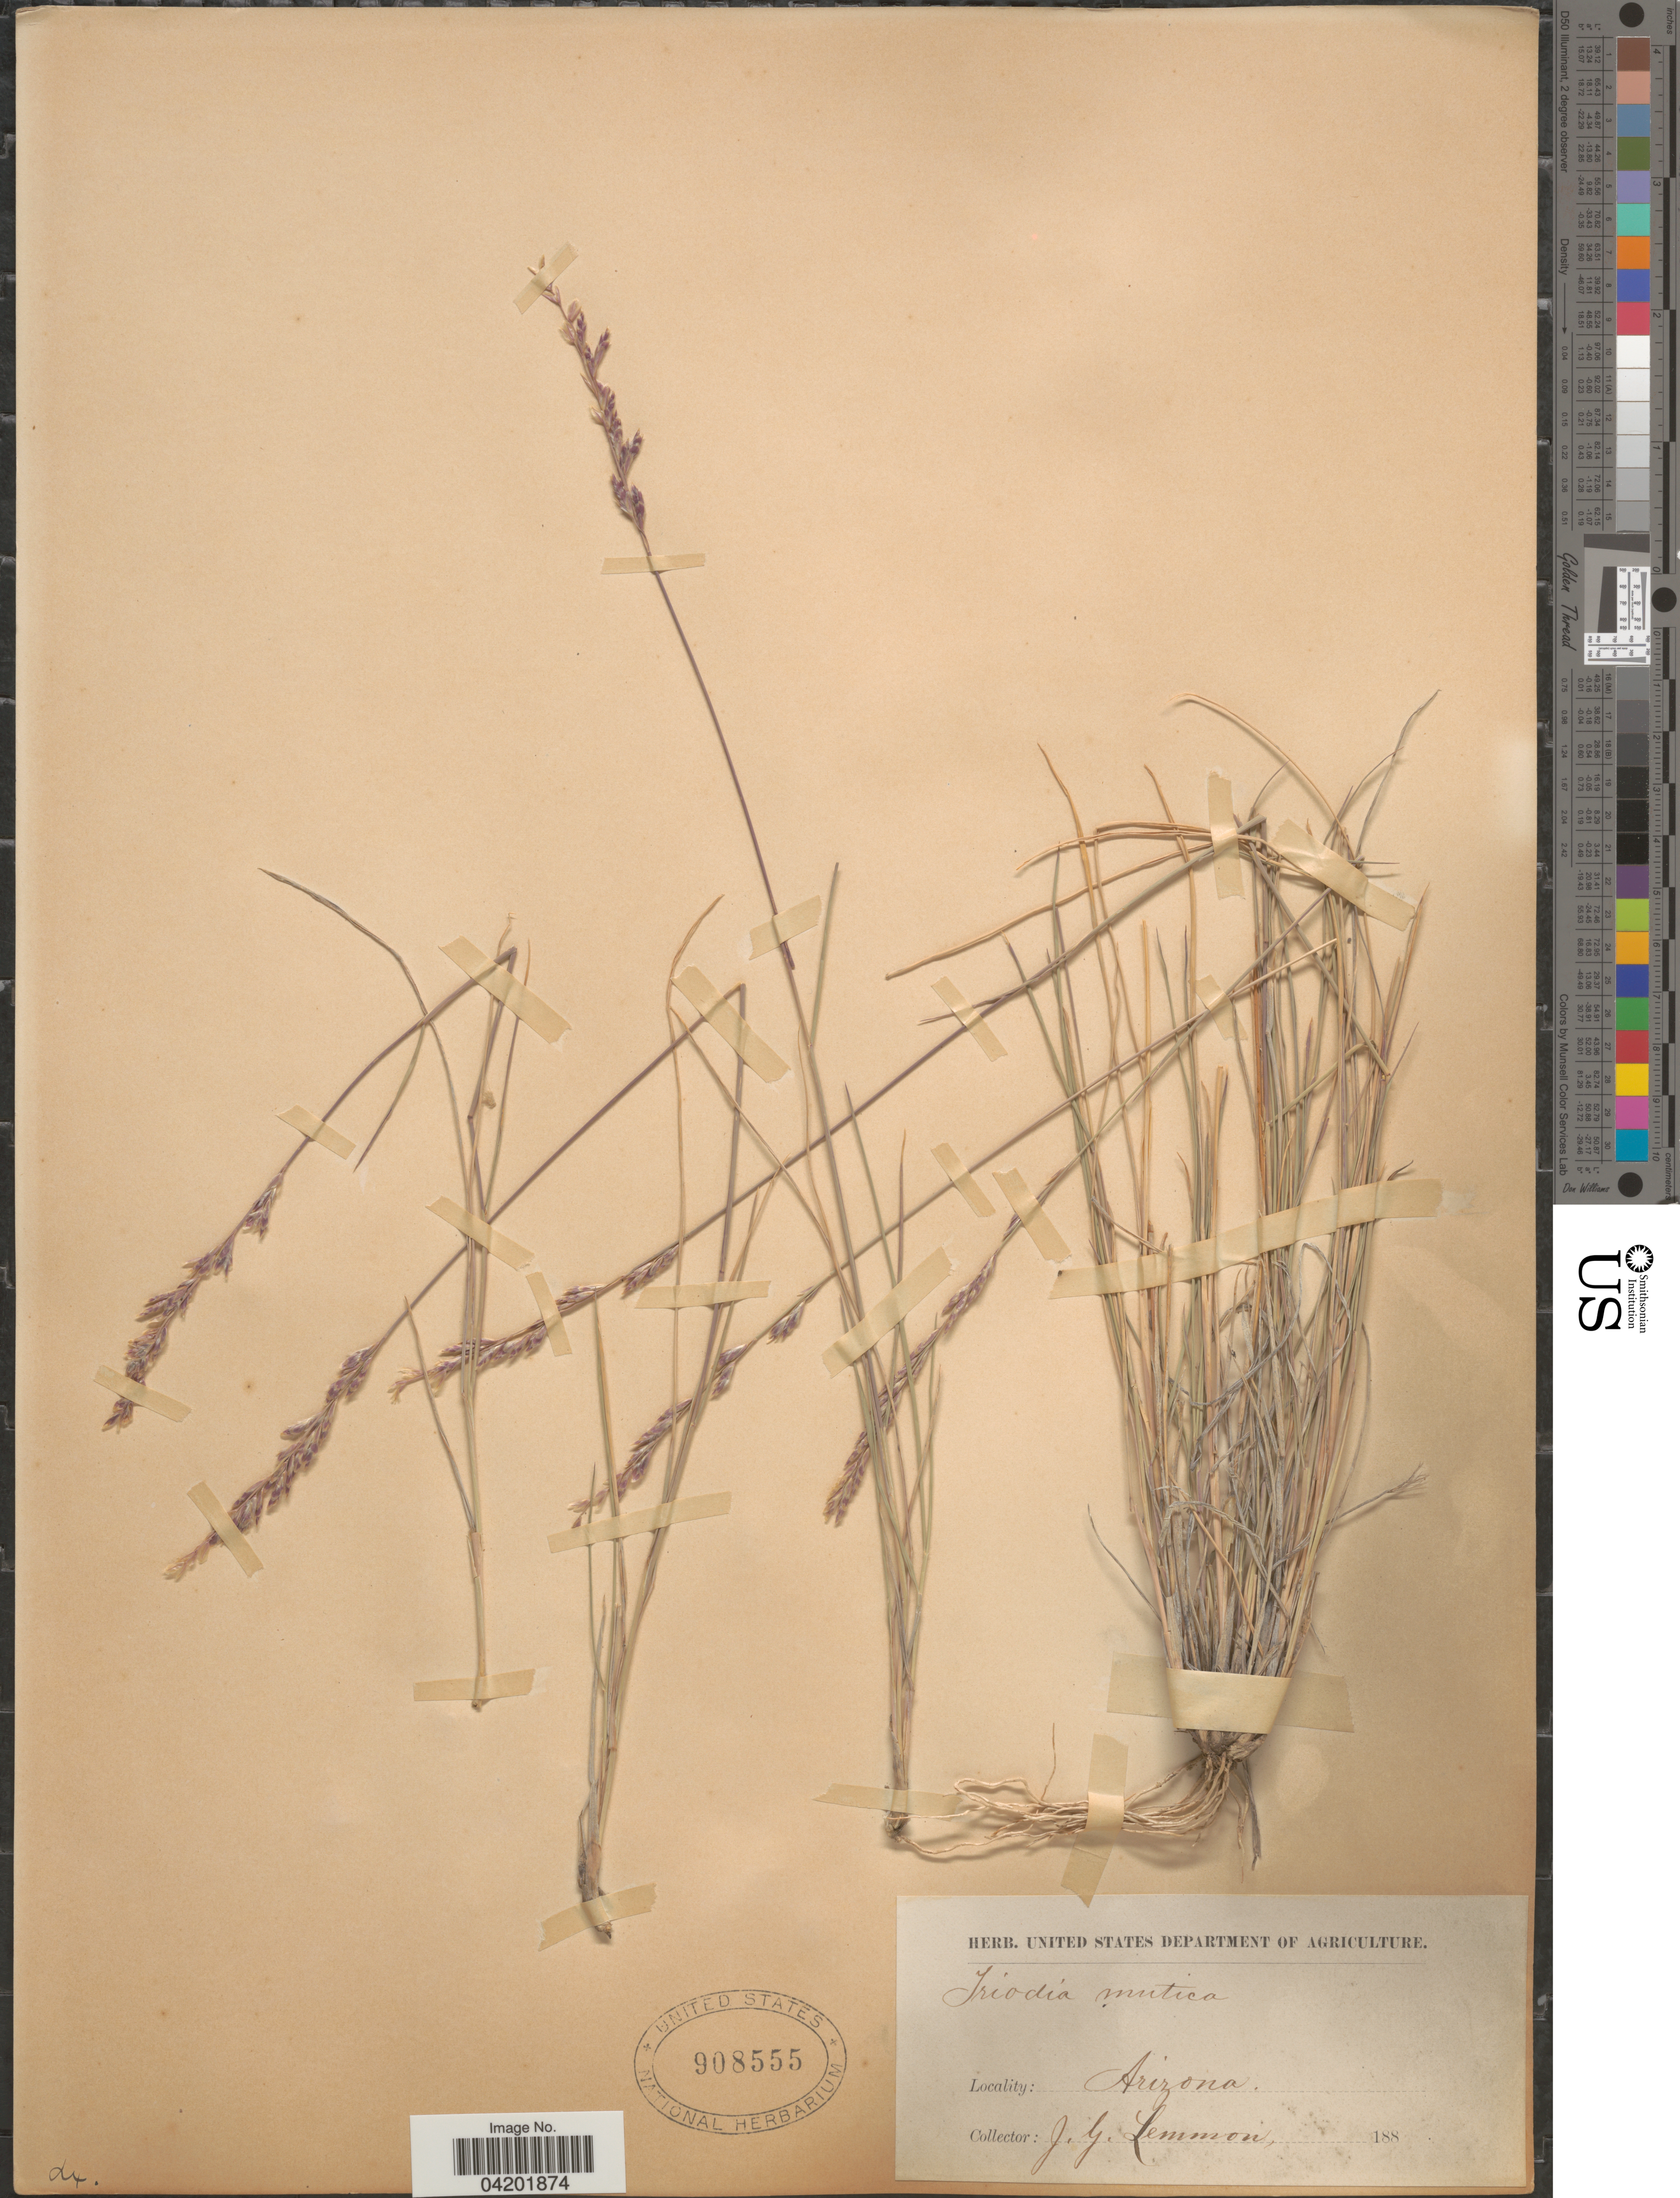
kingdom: Plantae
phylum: Tracheophyta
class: Liliopsida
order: Poales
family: Poaceae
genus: Tridentopsis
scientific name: Tridentopsis mutica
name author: (Torr.) P.M. Peterson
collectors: J. Lemmon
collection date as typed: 188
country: United States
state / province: Arizona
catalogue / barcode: US 908555